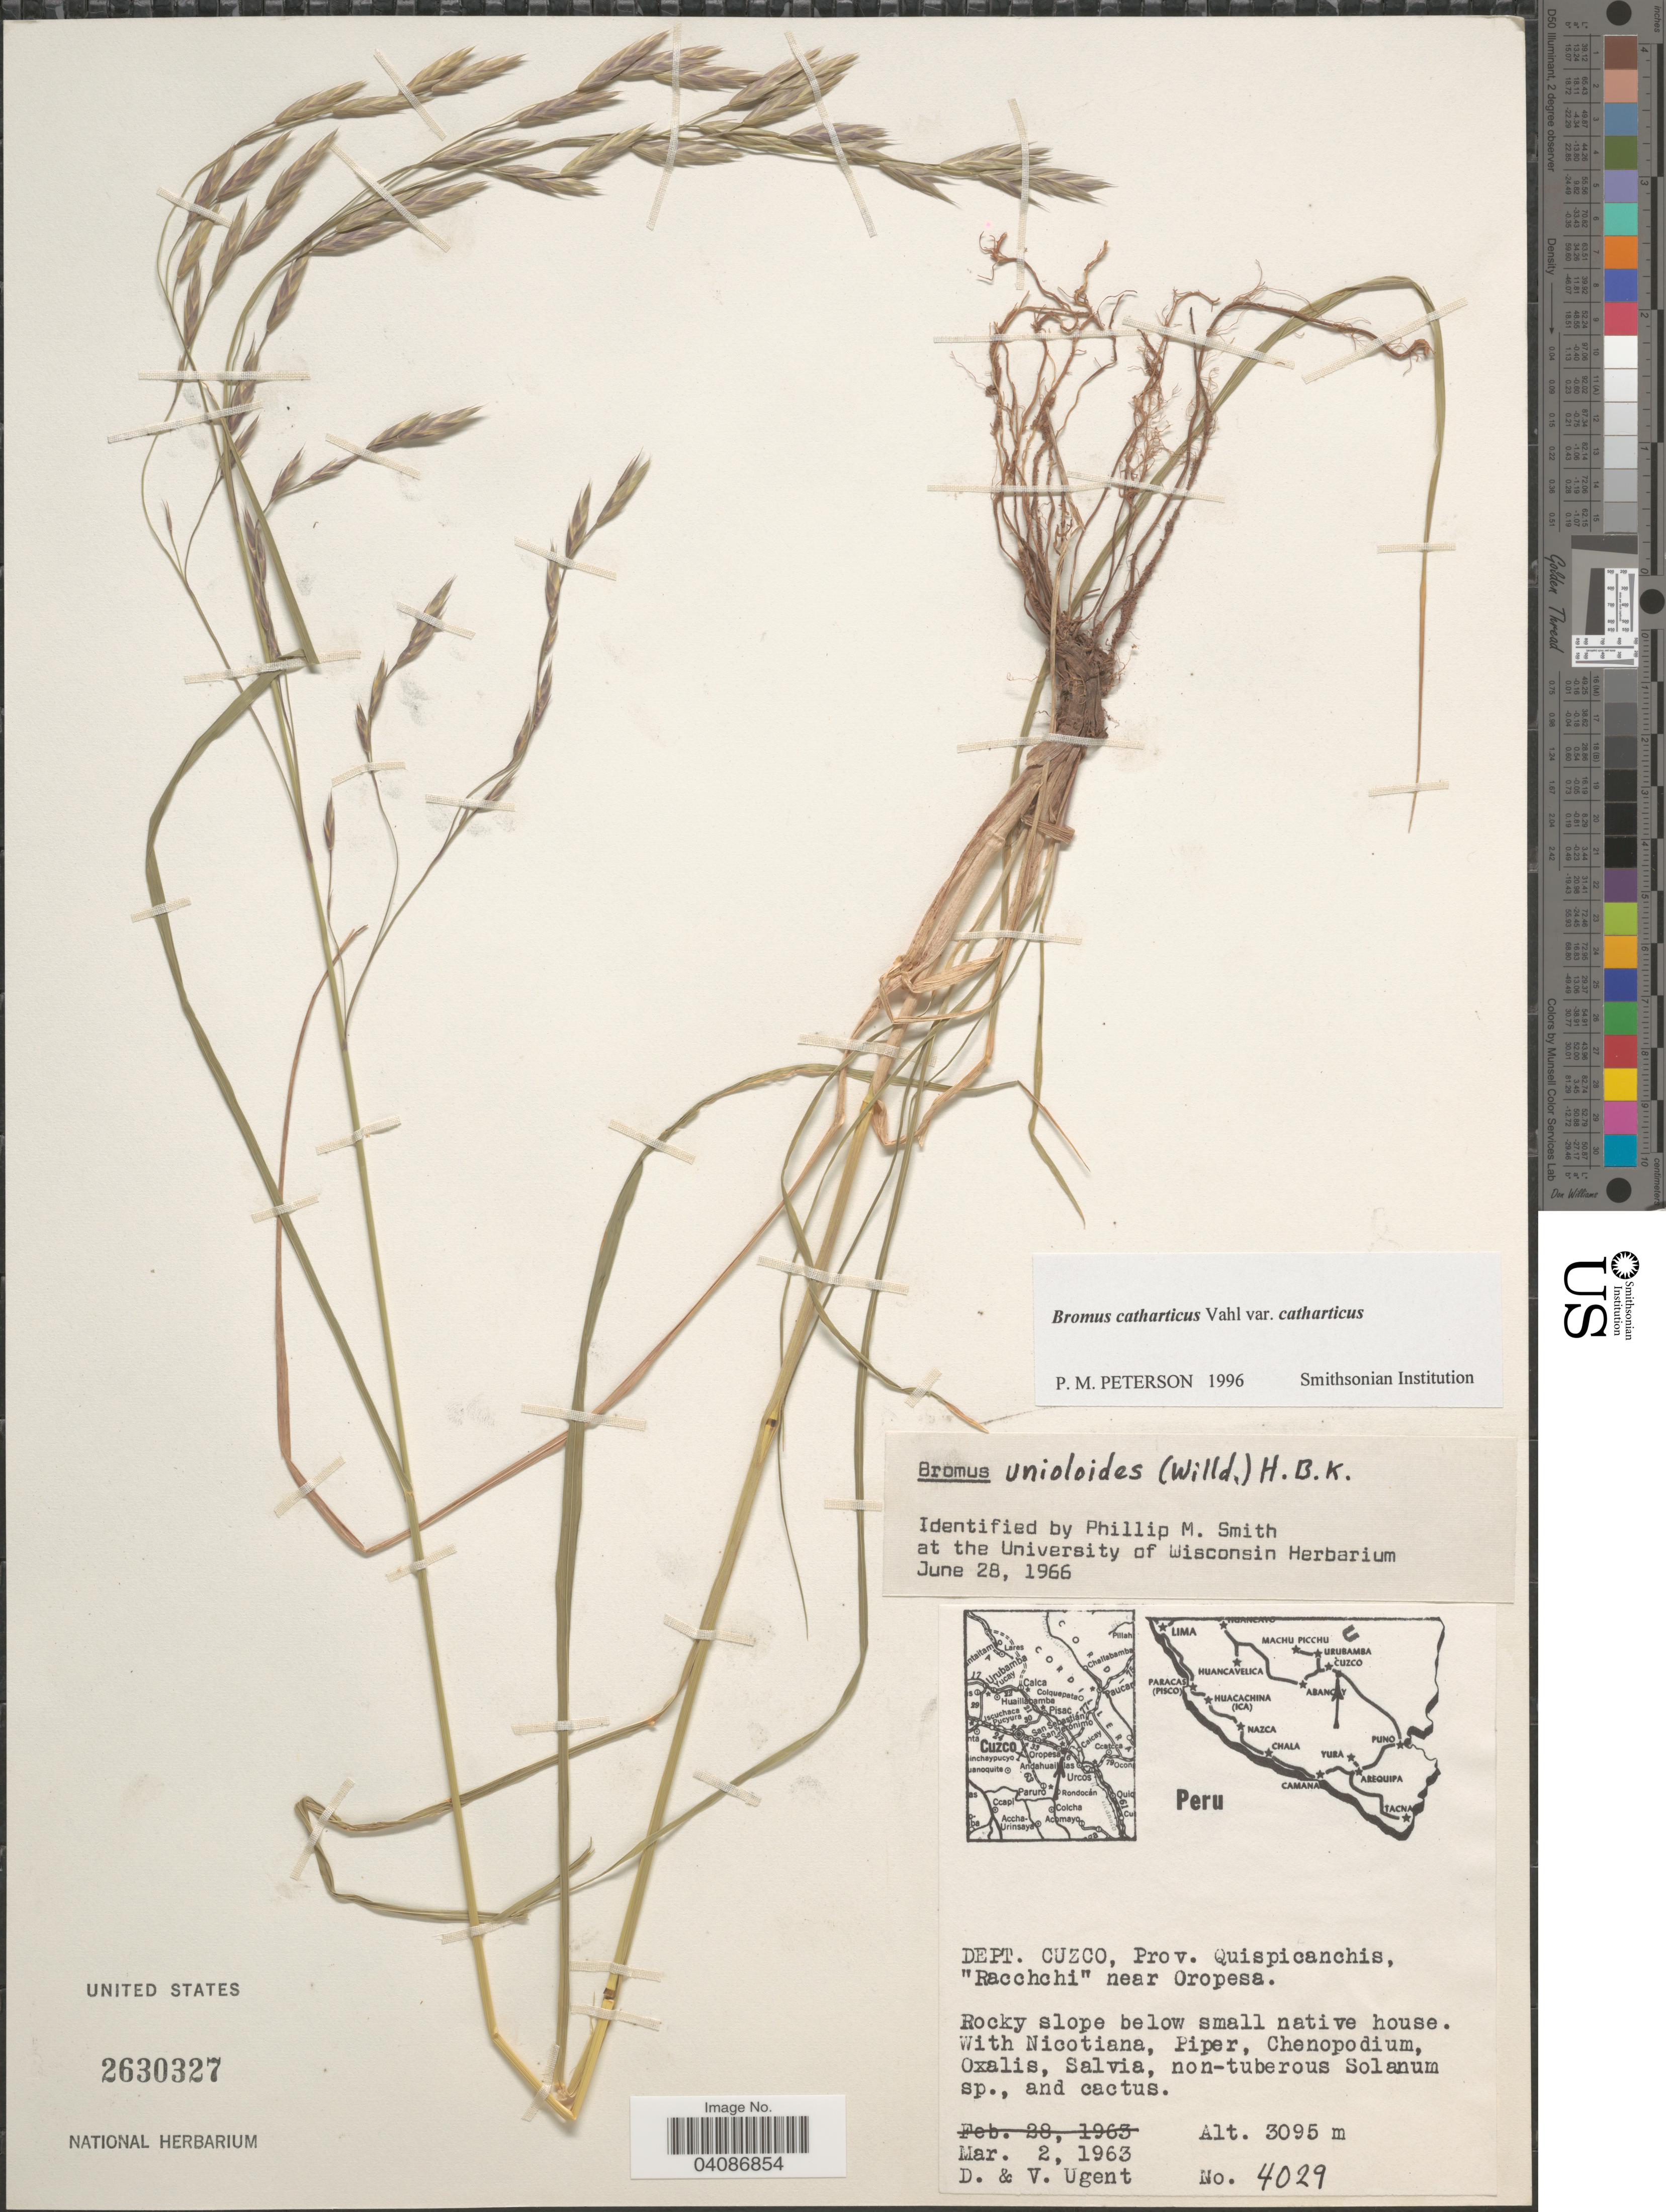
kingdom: Plantae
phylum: Tracheophyta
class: Liliopsida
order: Poales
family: Poaceae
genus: Bromus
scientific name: Bromus catharticus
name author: Vahl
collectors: D. Ugent & V. Ugent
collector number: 4029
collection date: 1963-03-02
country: Peru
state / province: Cusco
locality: Dept. Cuzco, Prov. Quispicanchis, "Racchchi" near Oropesa.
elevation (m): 3095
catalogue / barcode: US 2630327